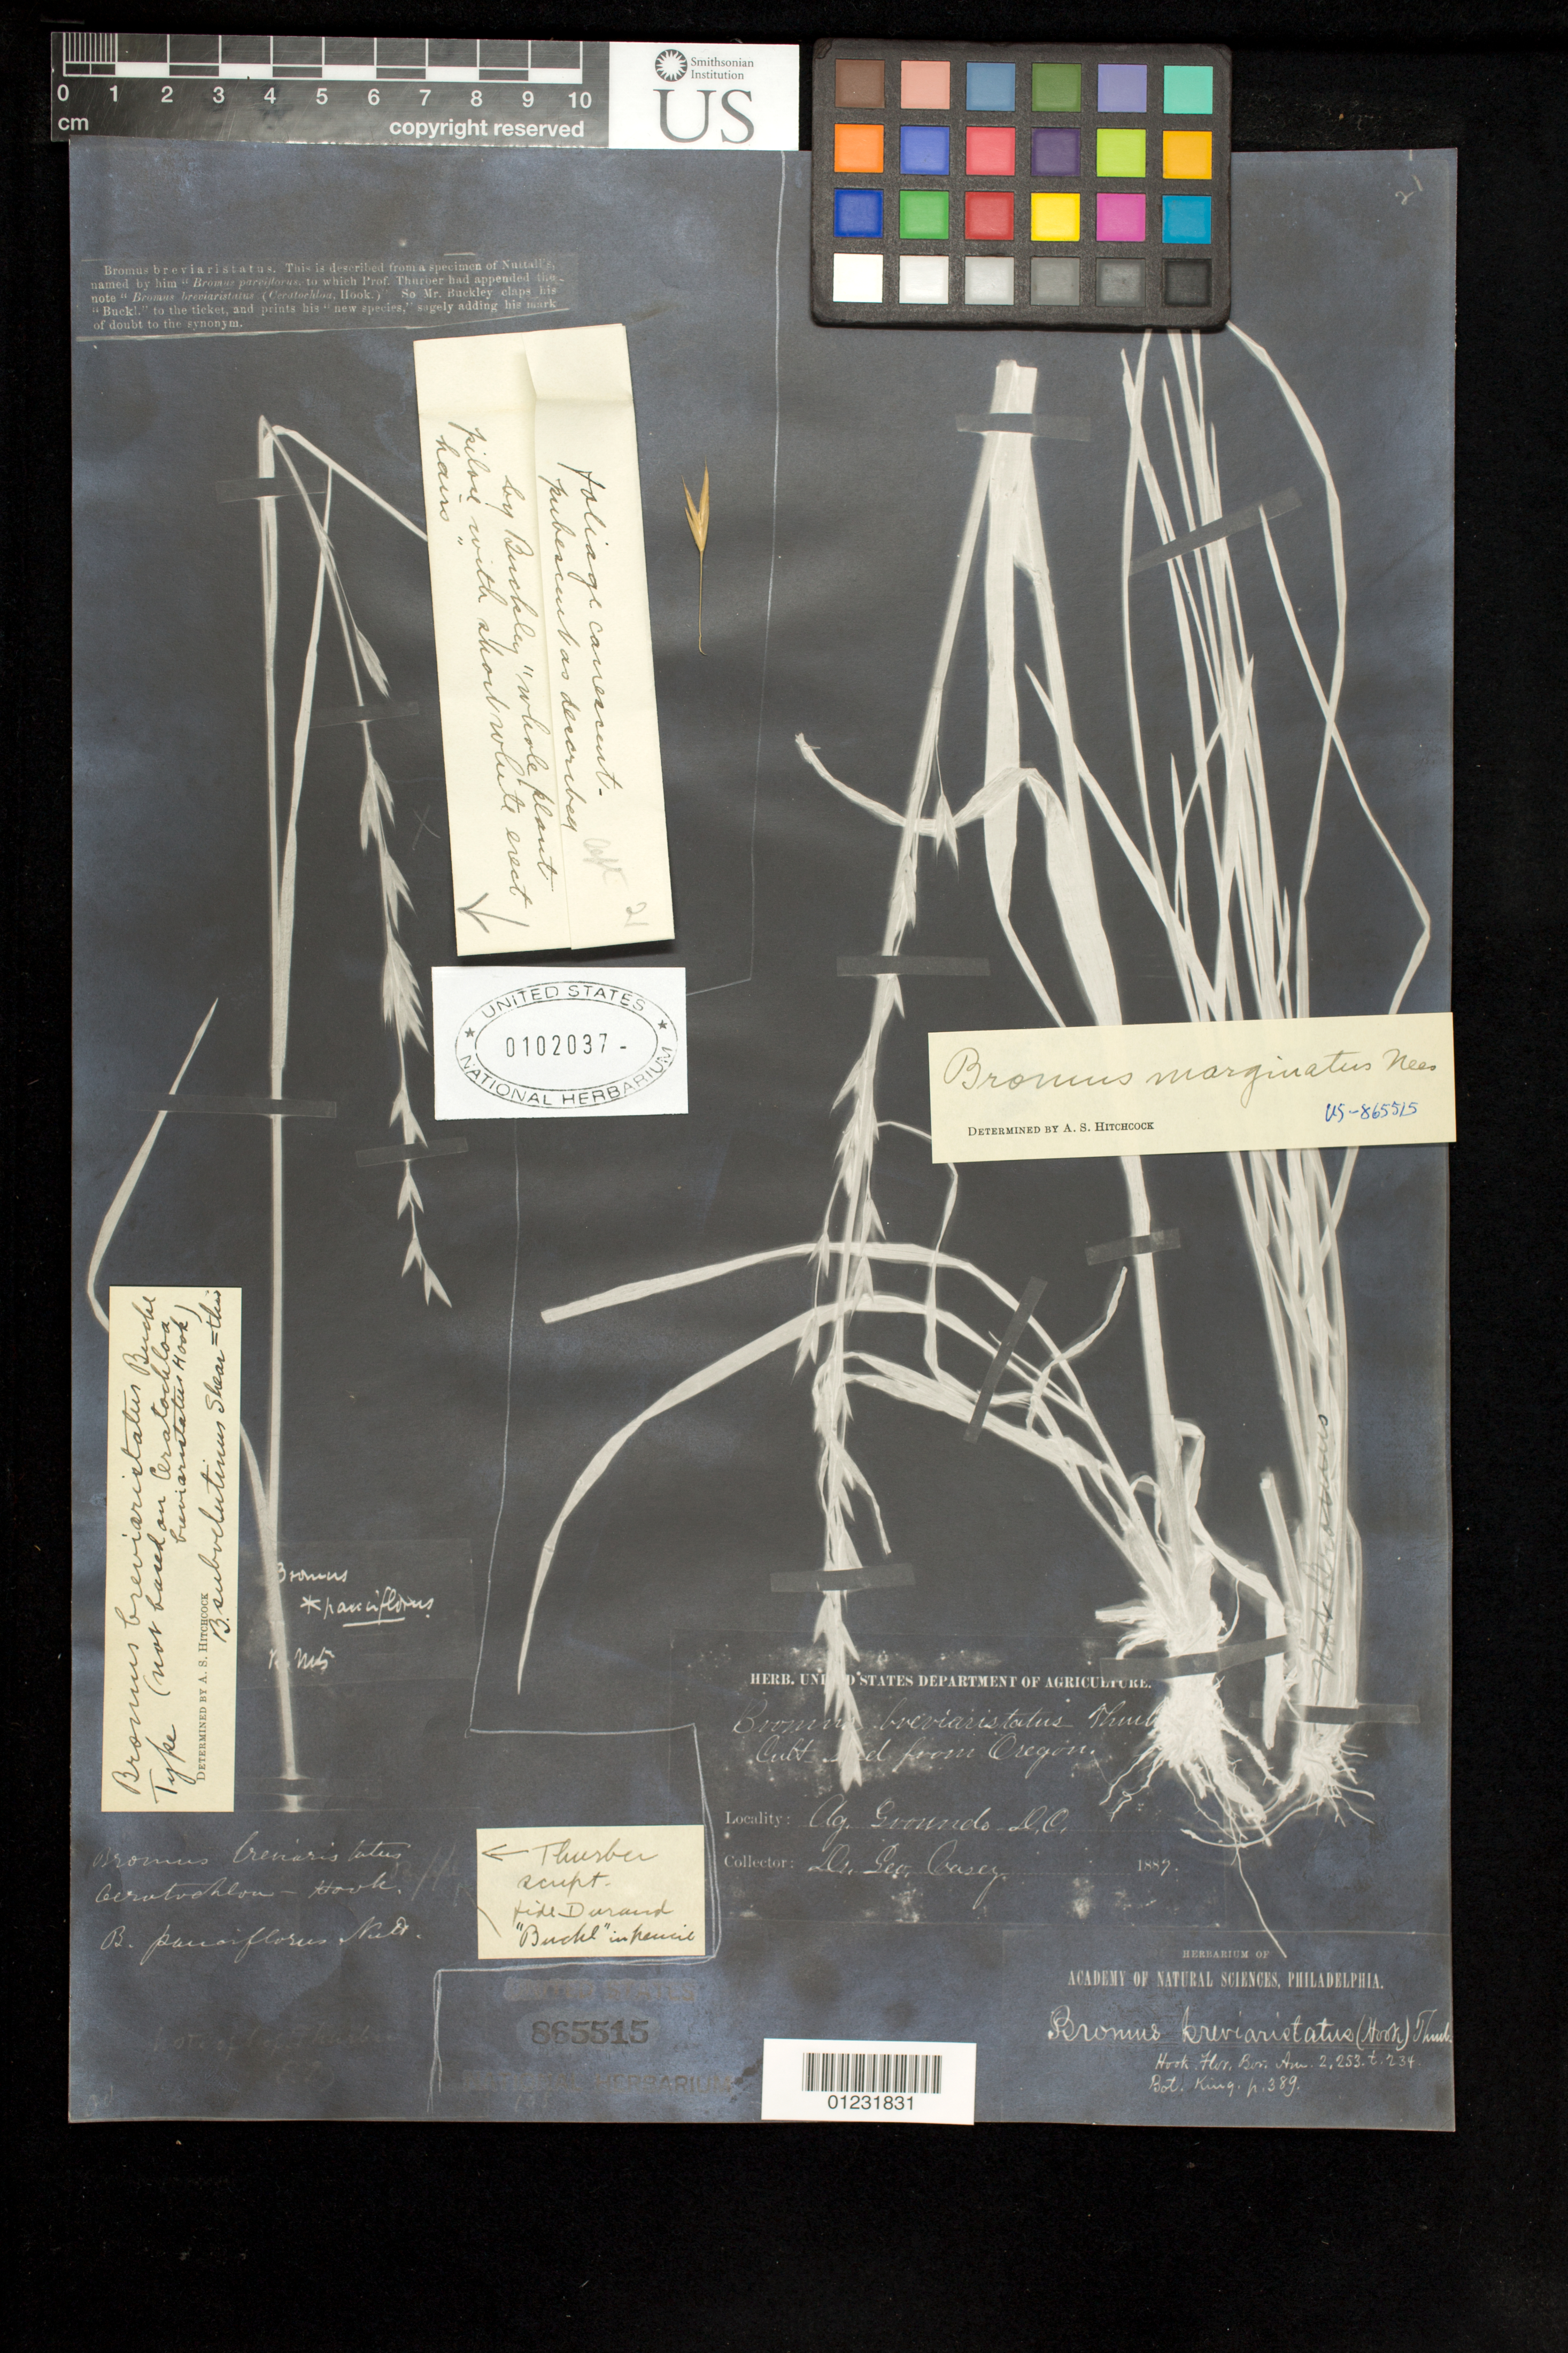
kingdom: Plantae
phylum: Tracheophyta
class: Liliopsida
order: Poales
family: Poaceae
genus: Bromus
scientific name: Bromus breviaristatus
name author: Buckley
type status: Type Collection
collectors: T. Nuttall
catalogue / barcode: US 102037